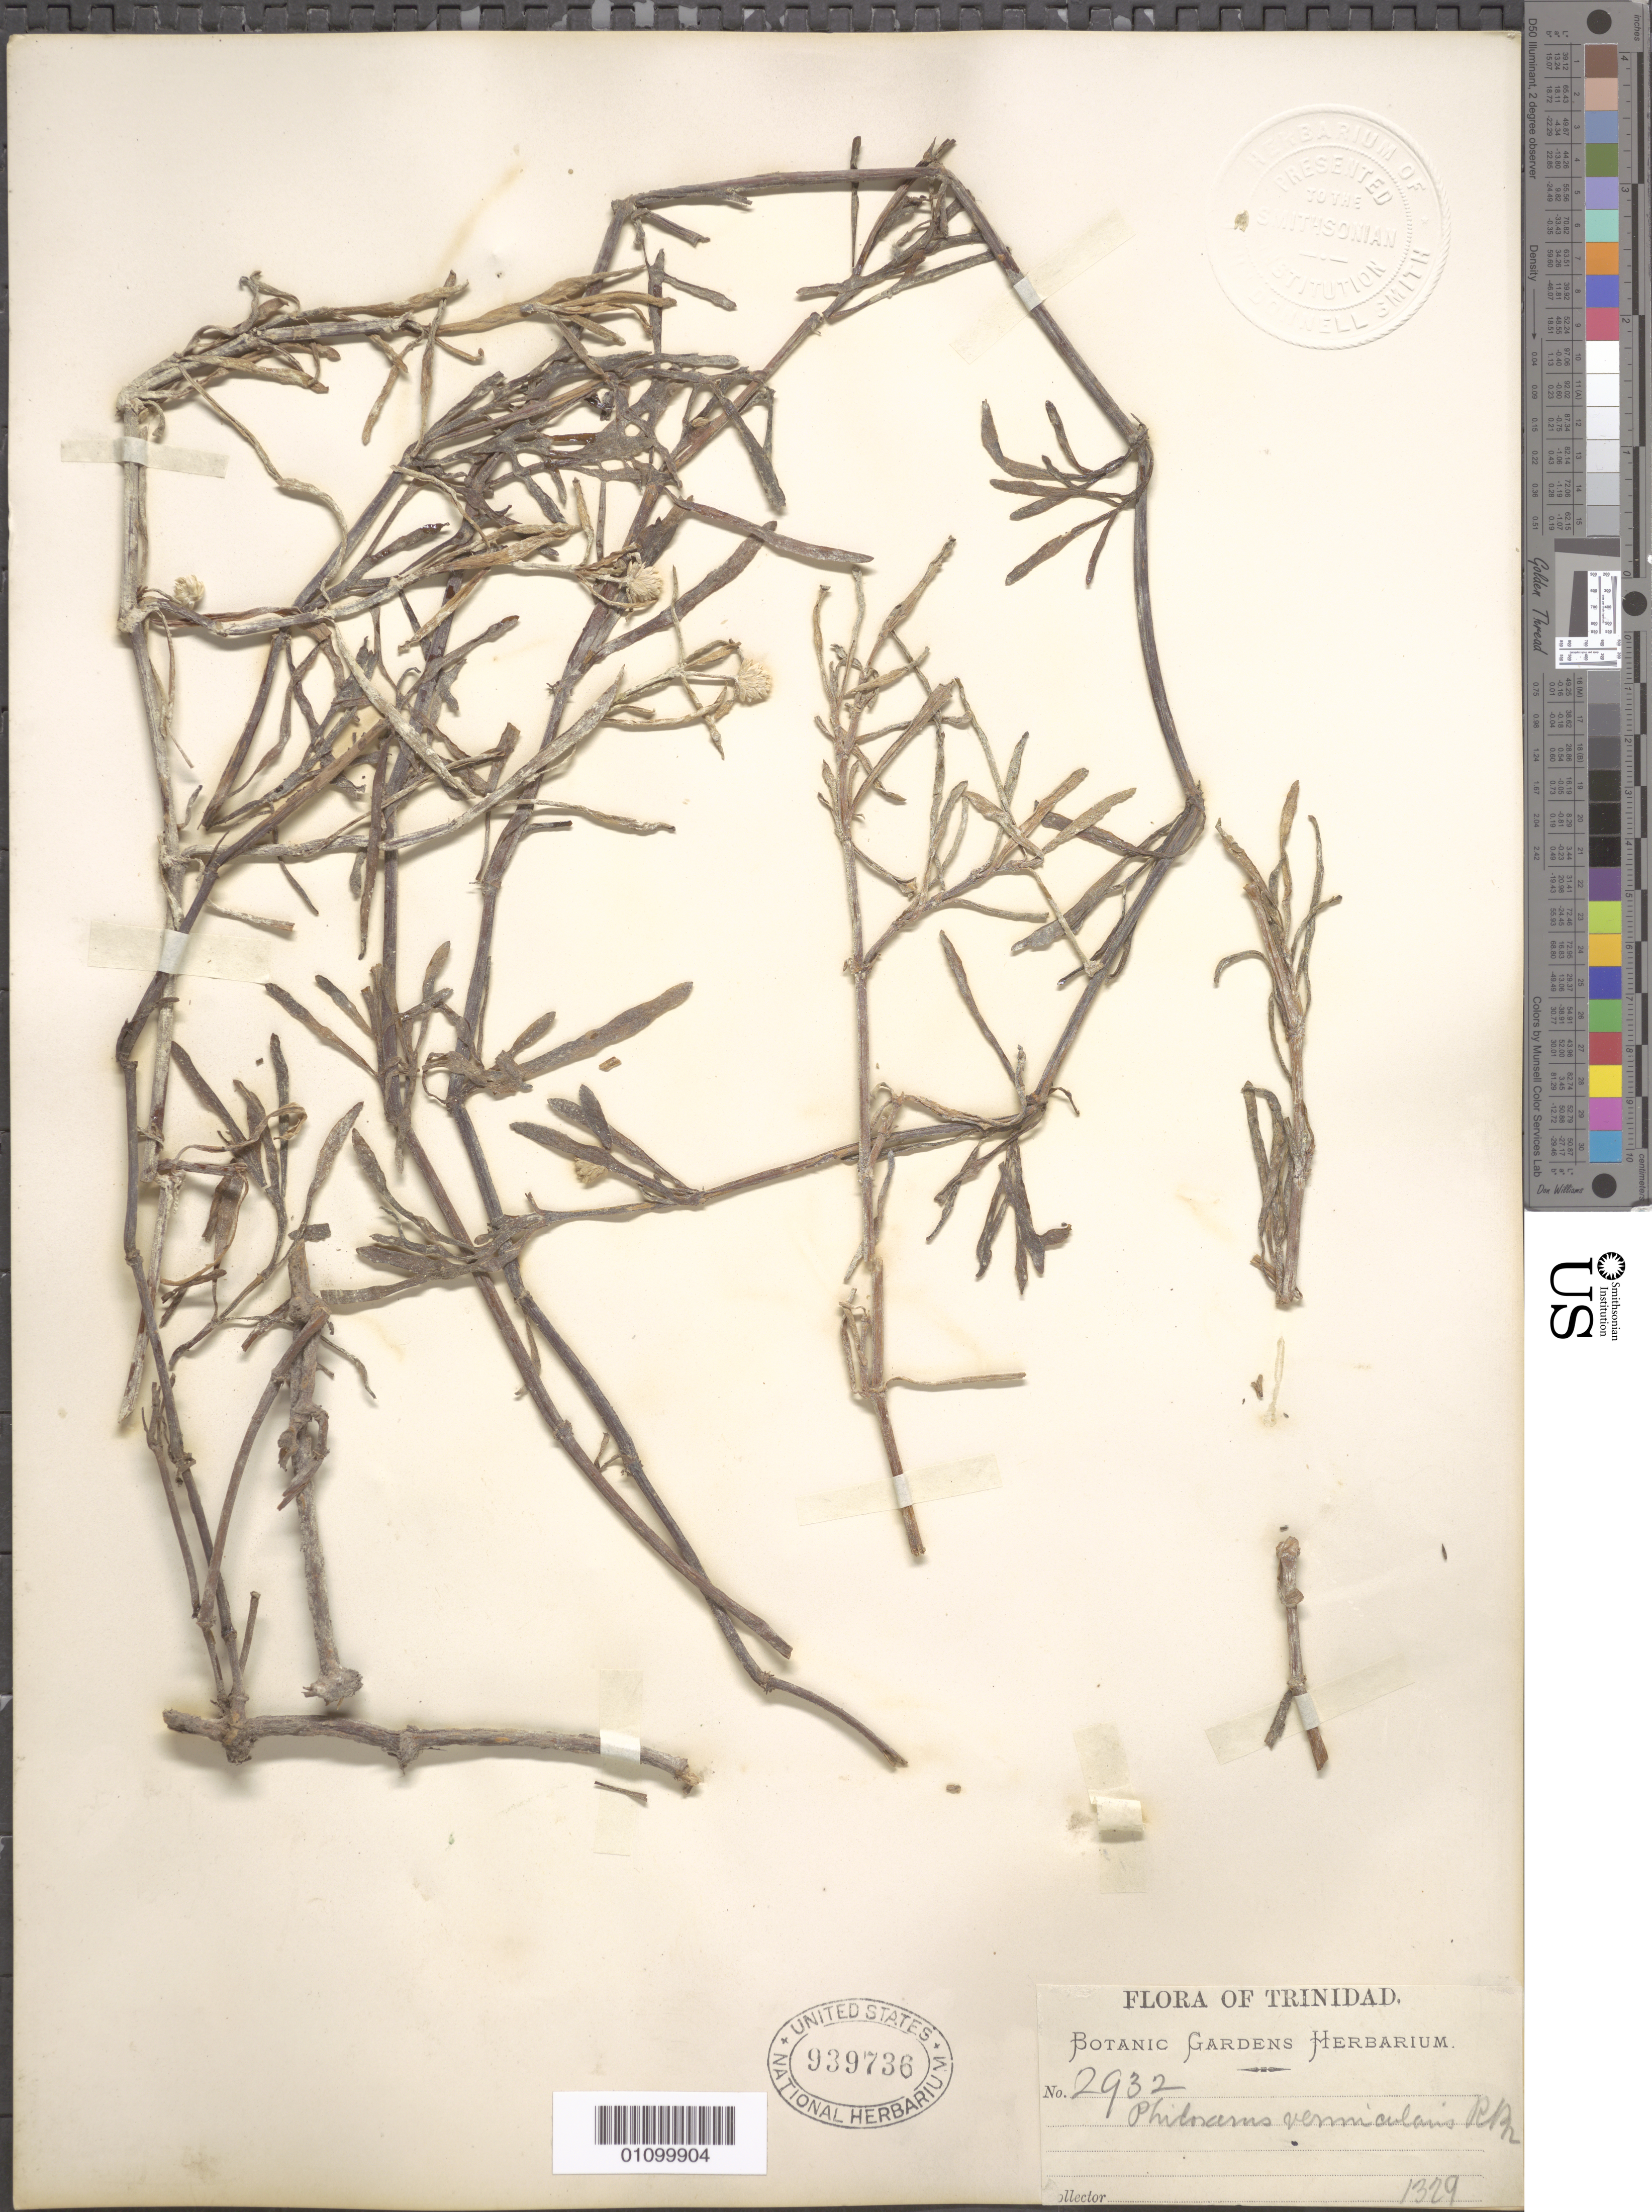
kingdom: Plantae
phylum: Tracheophyta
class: Magnoliopsida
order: Caryophyllales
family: Amaranthaceae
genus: Gomphrena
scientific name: Gomphrena vermicularis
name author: L.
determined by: Strong, Mark T., (BOT), Smithsonian Institution - National Museum of Natural History (UNITED STATES)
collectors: Botanic Gardens Herbarium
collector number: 2932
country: Trinidad and Tobago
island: Trinidad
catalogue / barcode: US 939736